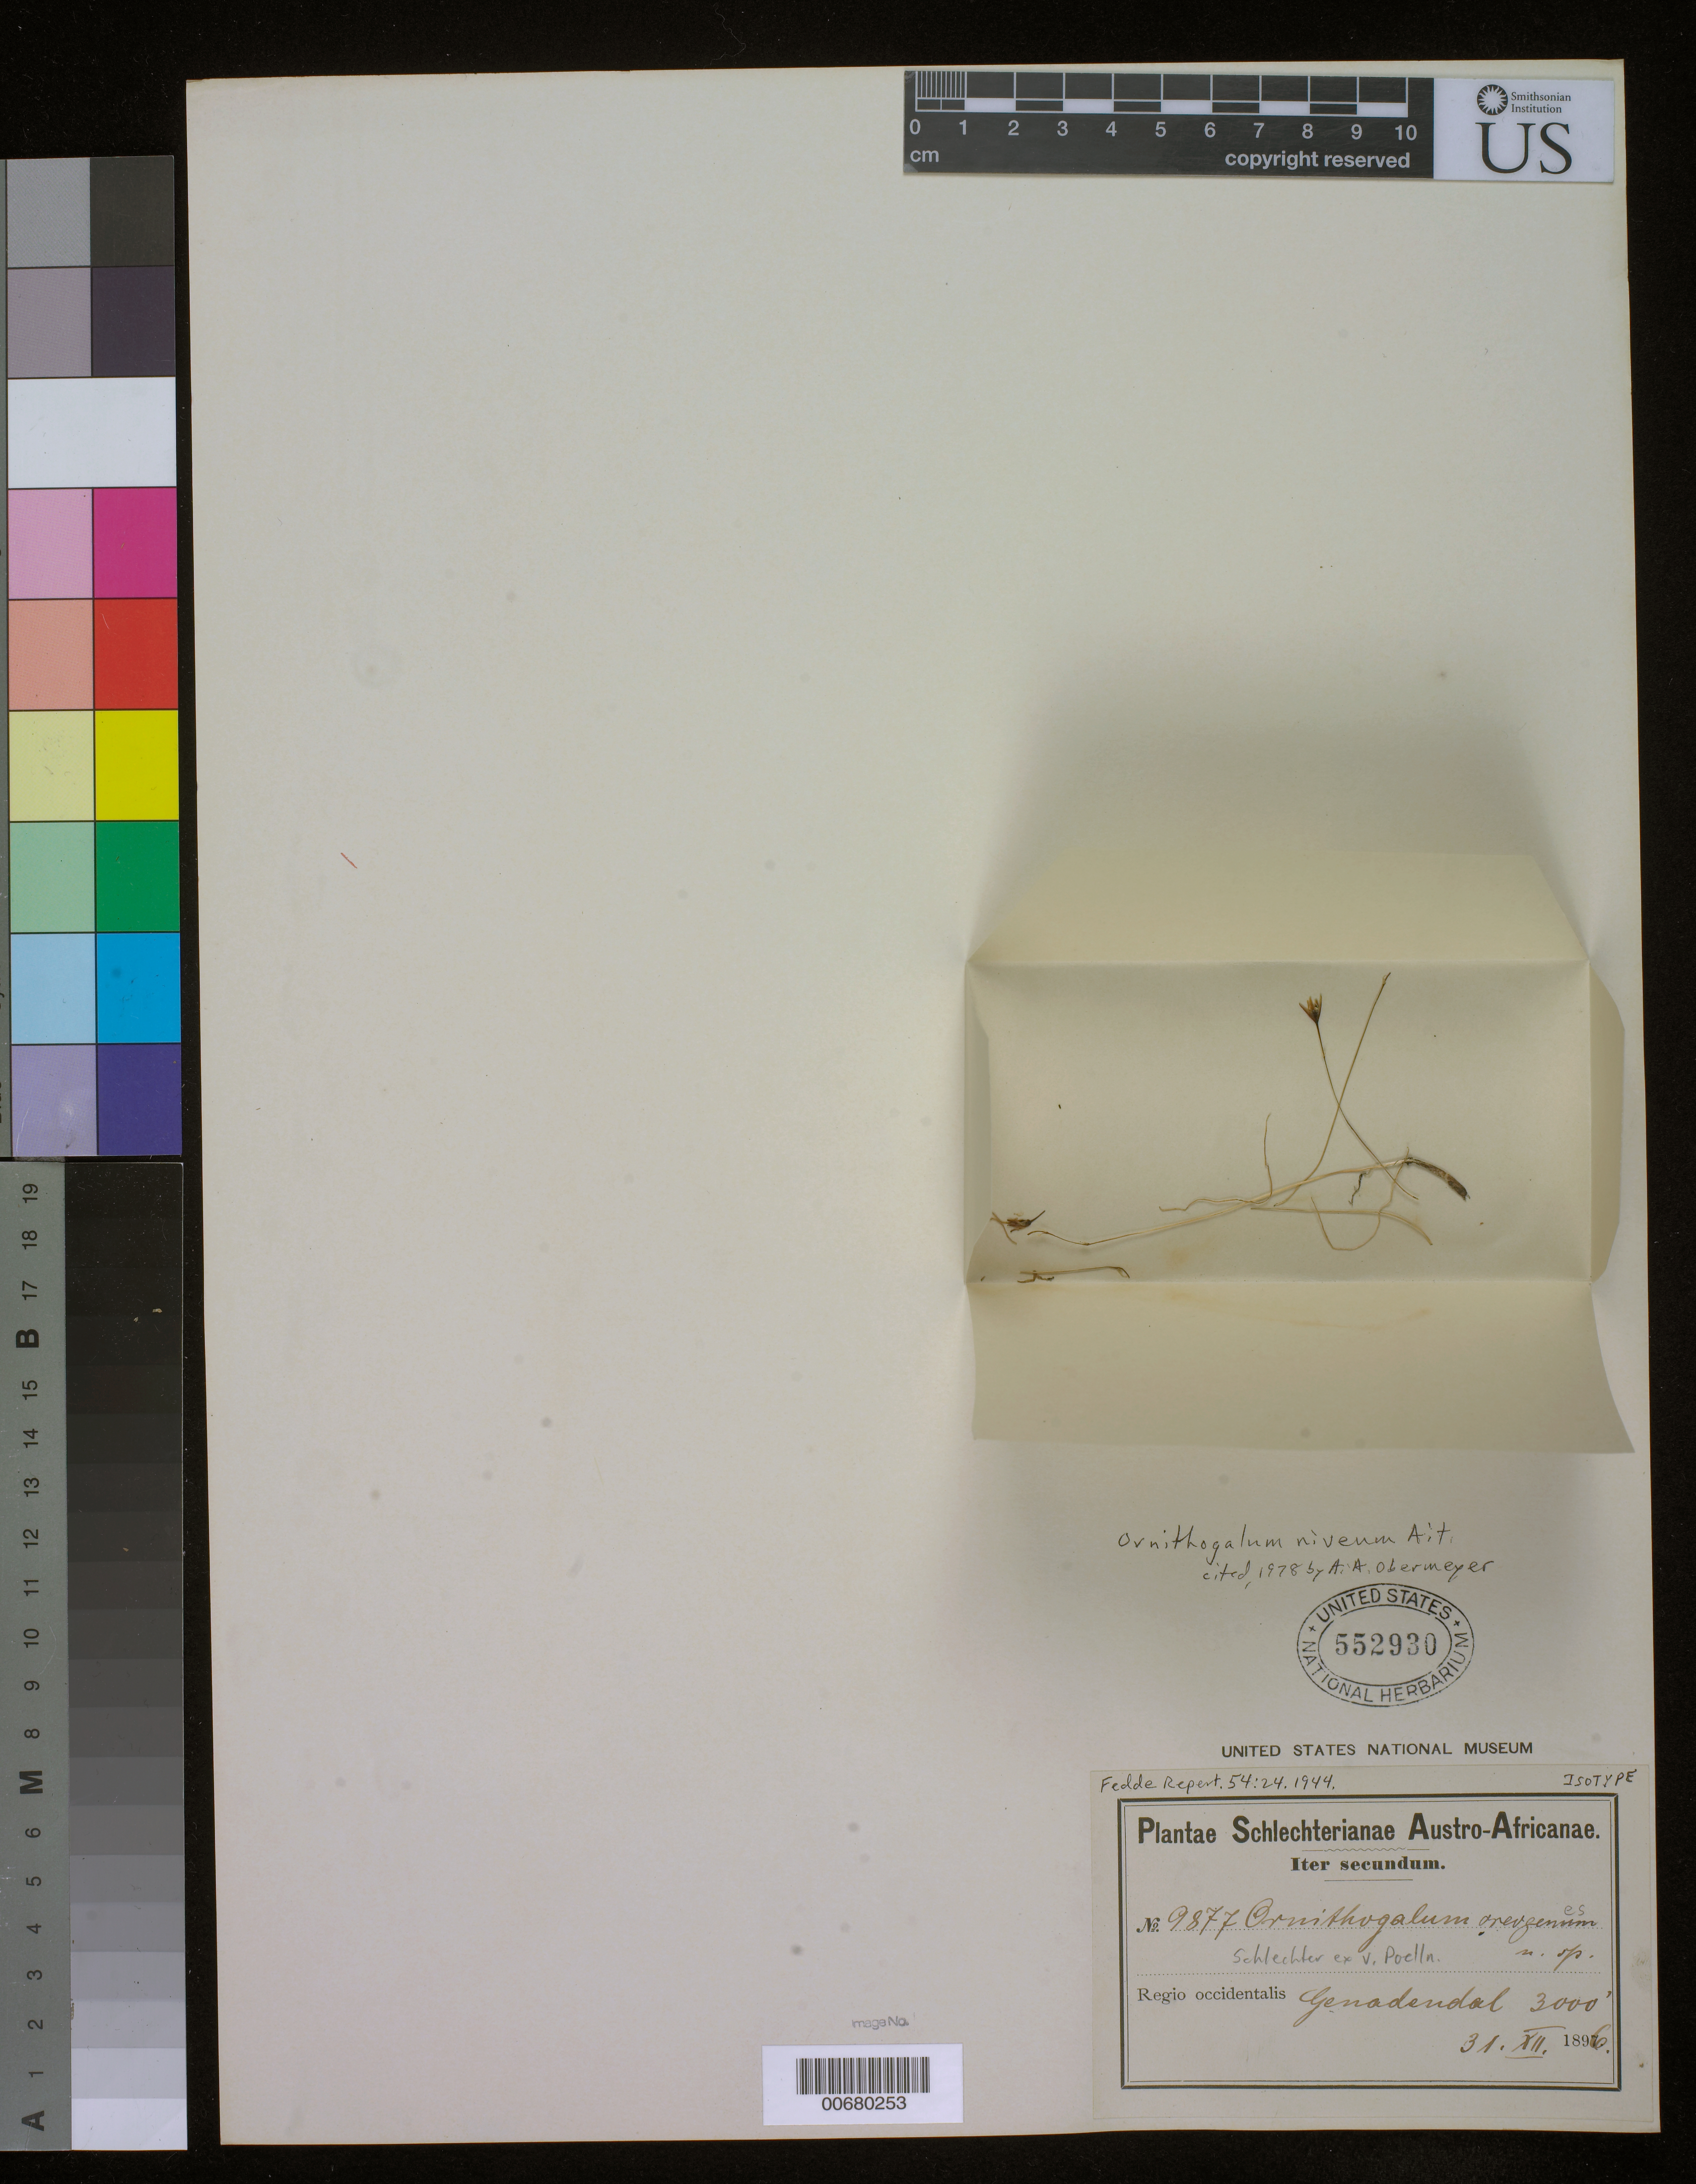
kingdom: Plantae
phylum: Tracheophyta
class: Liliopsida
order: Asparagales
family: Asparagaceae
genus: Ornithogalum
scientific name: Ornithogalum oreogenes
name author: Schltr. ex Poelln.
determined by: Obermeyer, Anna A.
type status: Isotype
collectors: F. R. R. Schlechter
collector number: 9877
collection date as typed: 31 Jul 1896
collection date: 1896-07-31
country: South Africa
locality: West Kapland, Genadendal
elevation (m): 914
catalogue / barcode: US 552930